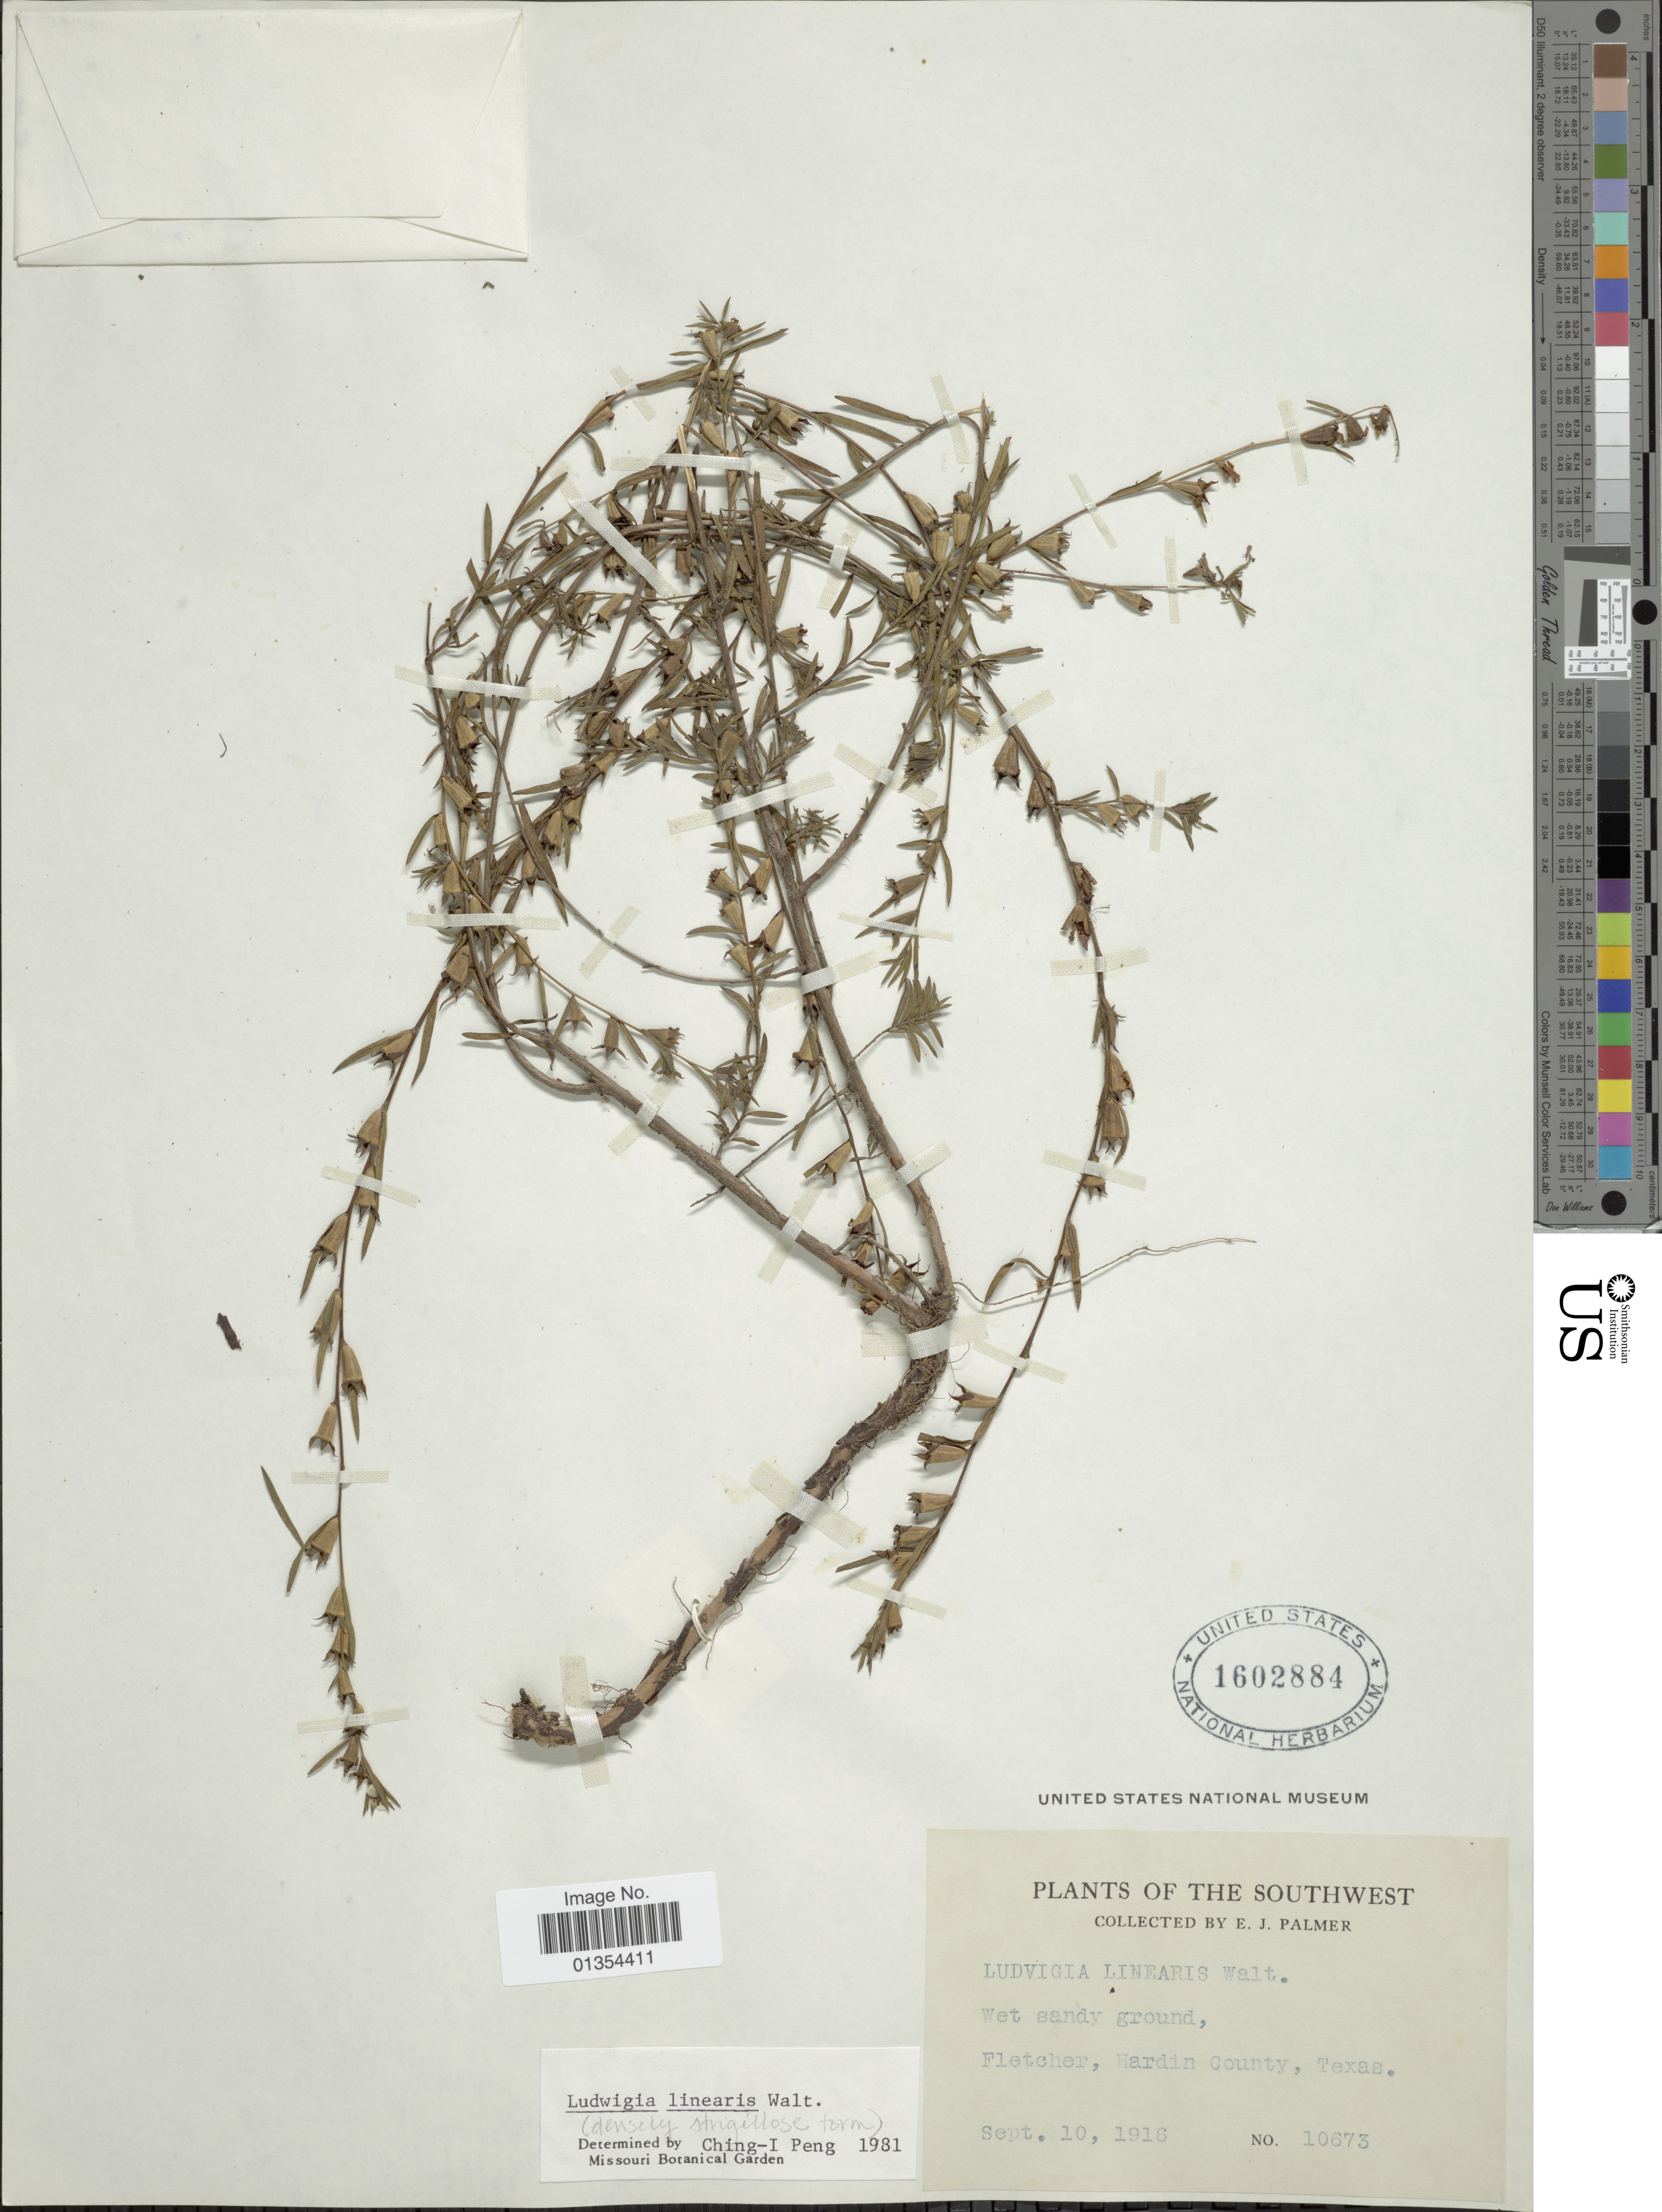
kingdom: Plantae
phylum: Tracheophyta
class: Magnoliopsida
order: Myrtales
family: Onagraceae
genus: Ludwigia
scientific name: Ludwigia linearis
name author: Walter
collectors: E. J. Palmer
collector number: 10673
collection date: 1916-09-10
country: United States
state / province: Texas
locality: The Southwest, Fletcher, Hardin County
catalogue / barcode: US 1602884